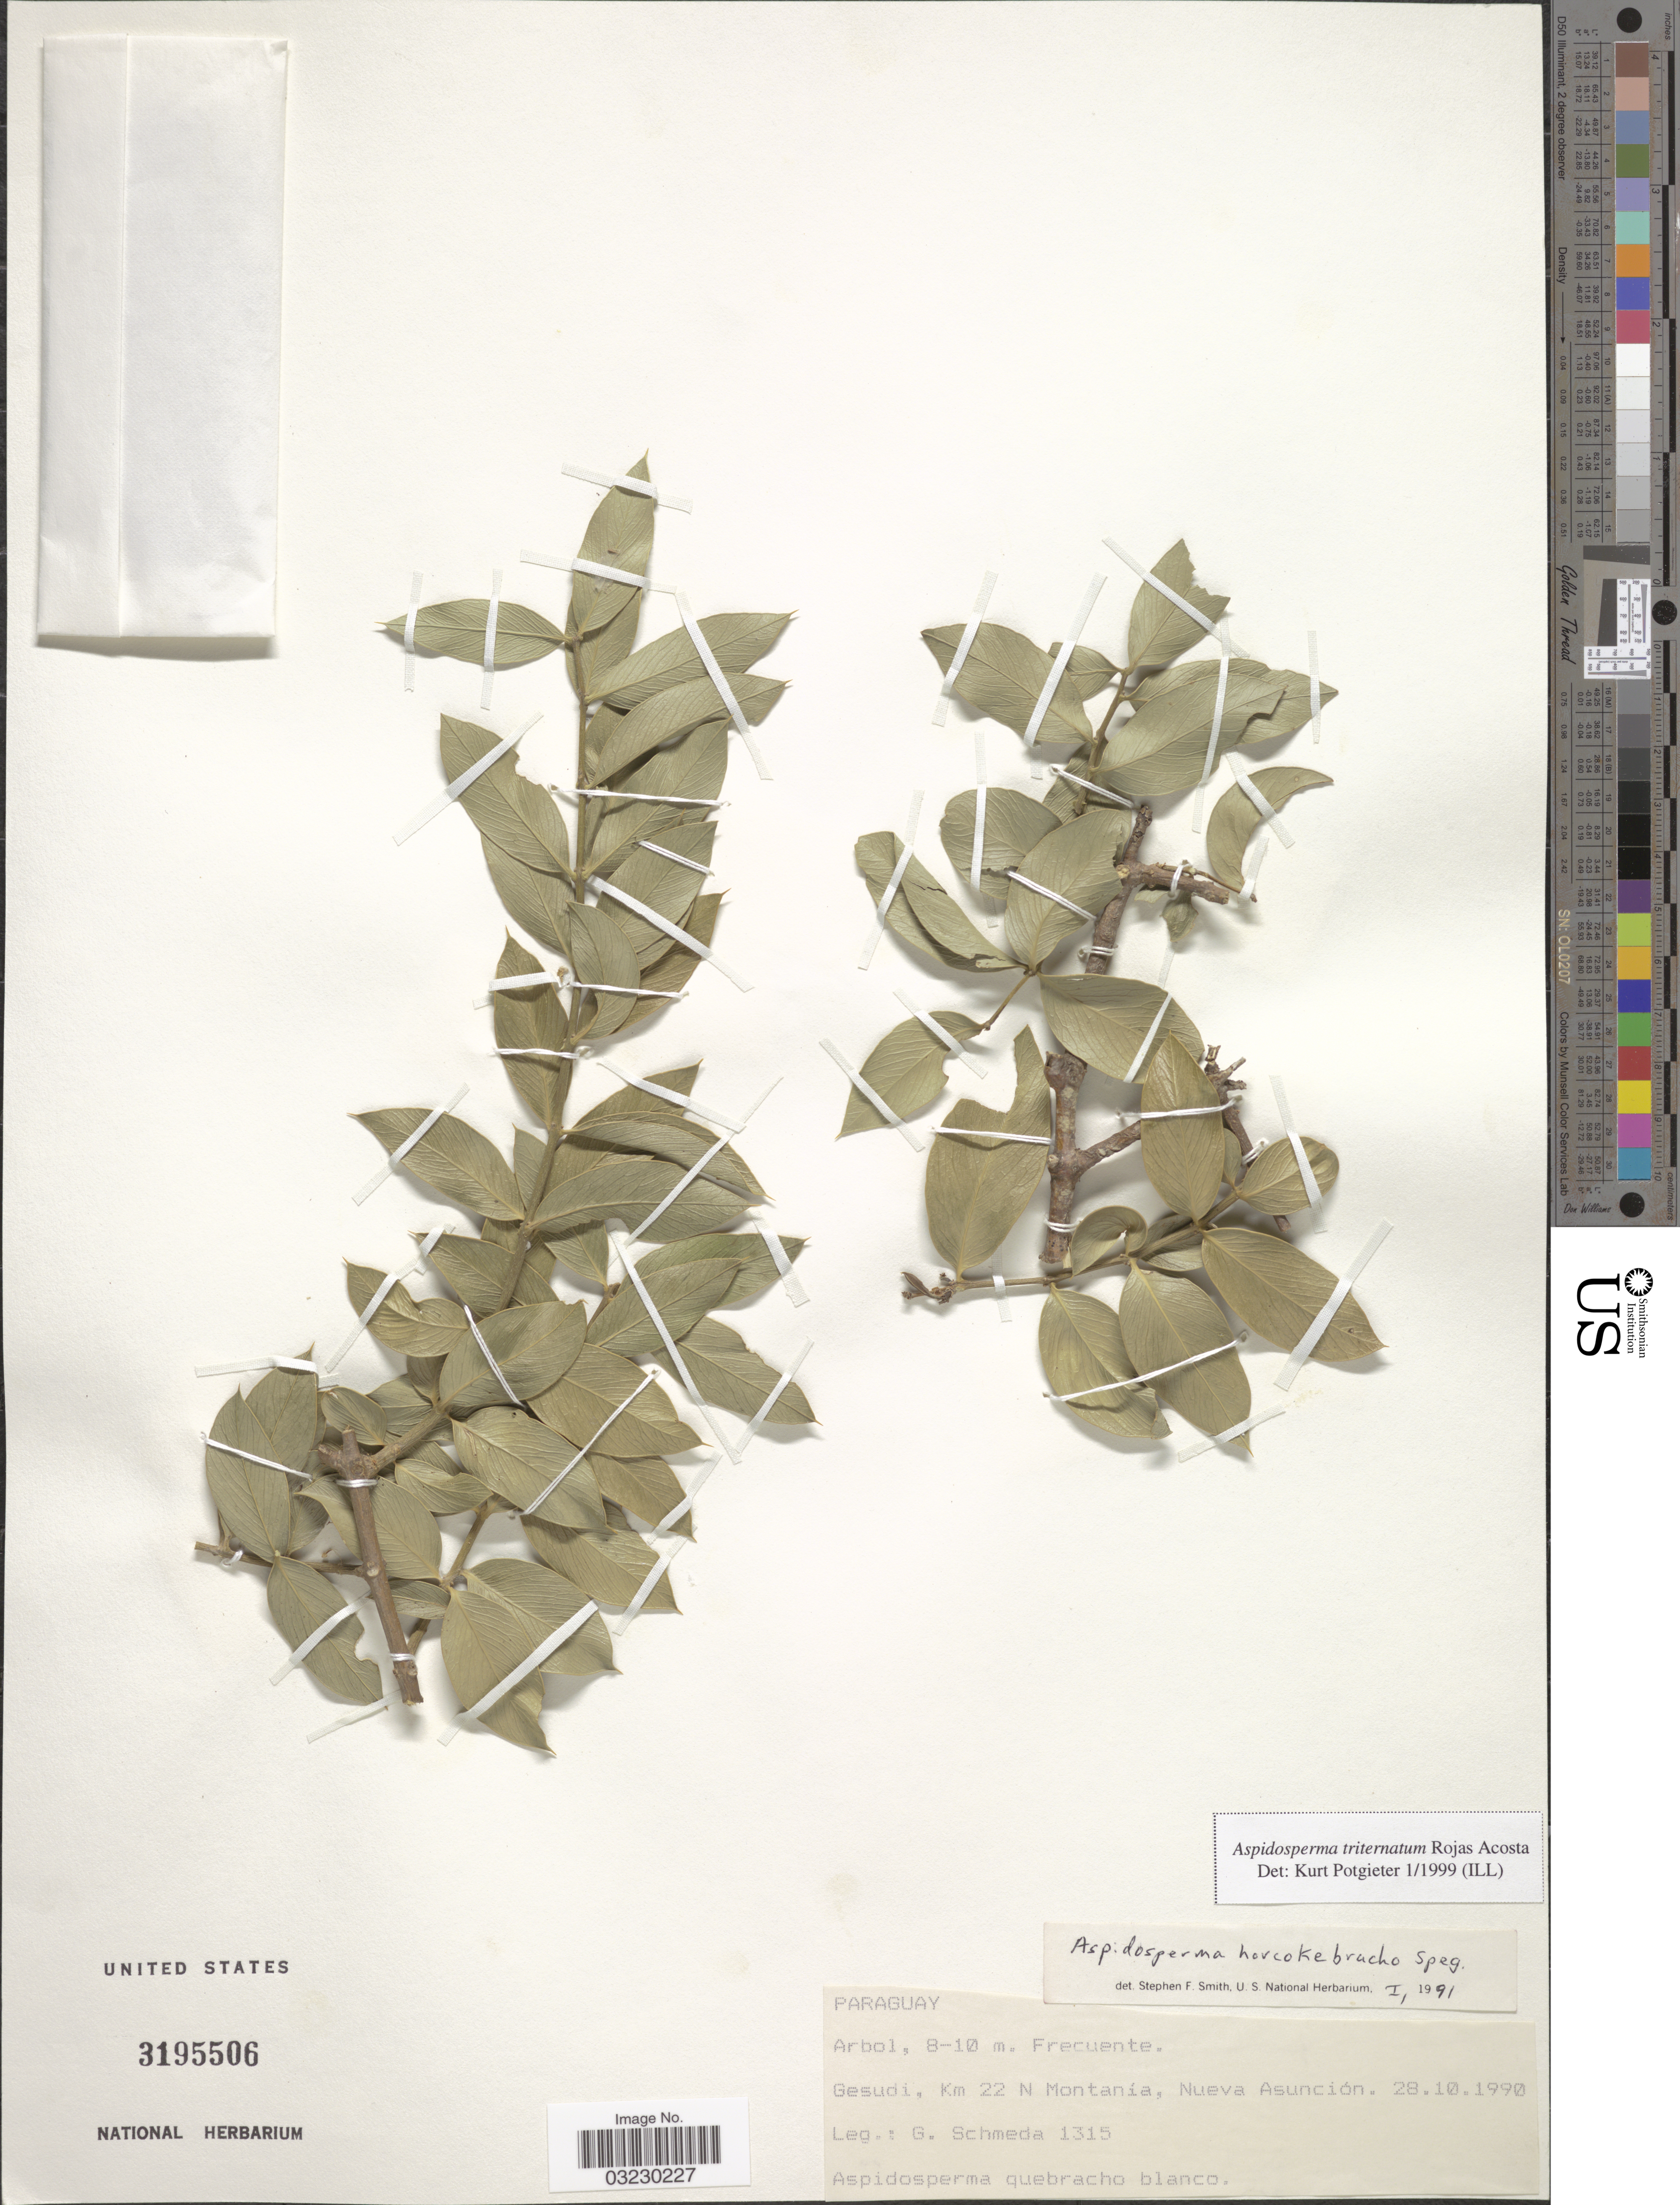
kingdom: Plantae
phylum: Tracheophyta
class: Magnoliopsida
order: Gentianales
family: Apocynaceae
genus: Aspidosperma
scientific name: Aspidosperma triternatum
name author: Rojas Acosta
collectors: G. Schmeda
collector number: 1315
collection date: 1990-10-28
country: Paraguay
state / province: Asuncion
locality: Gesudi, Km 22 N Montanía, Nueva Asunción.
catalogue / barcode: US 3195506